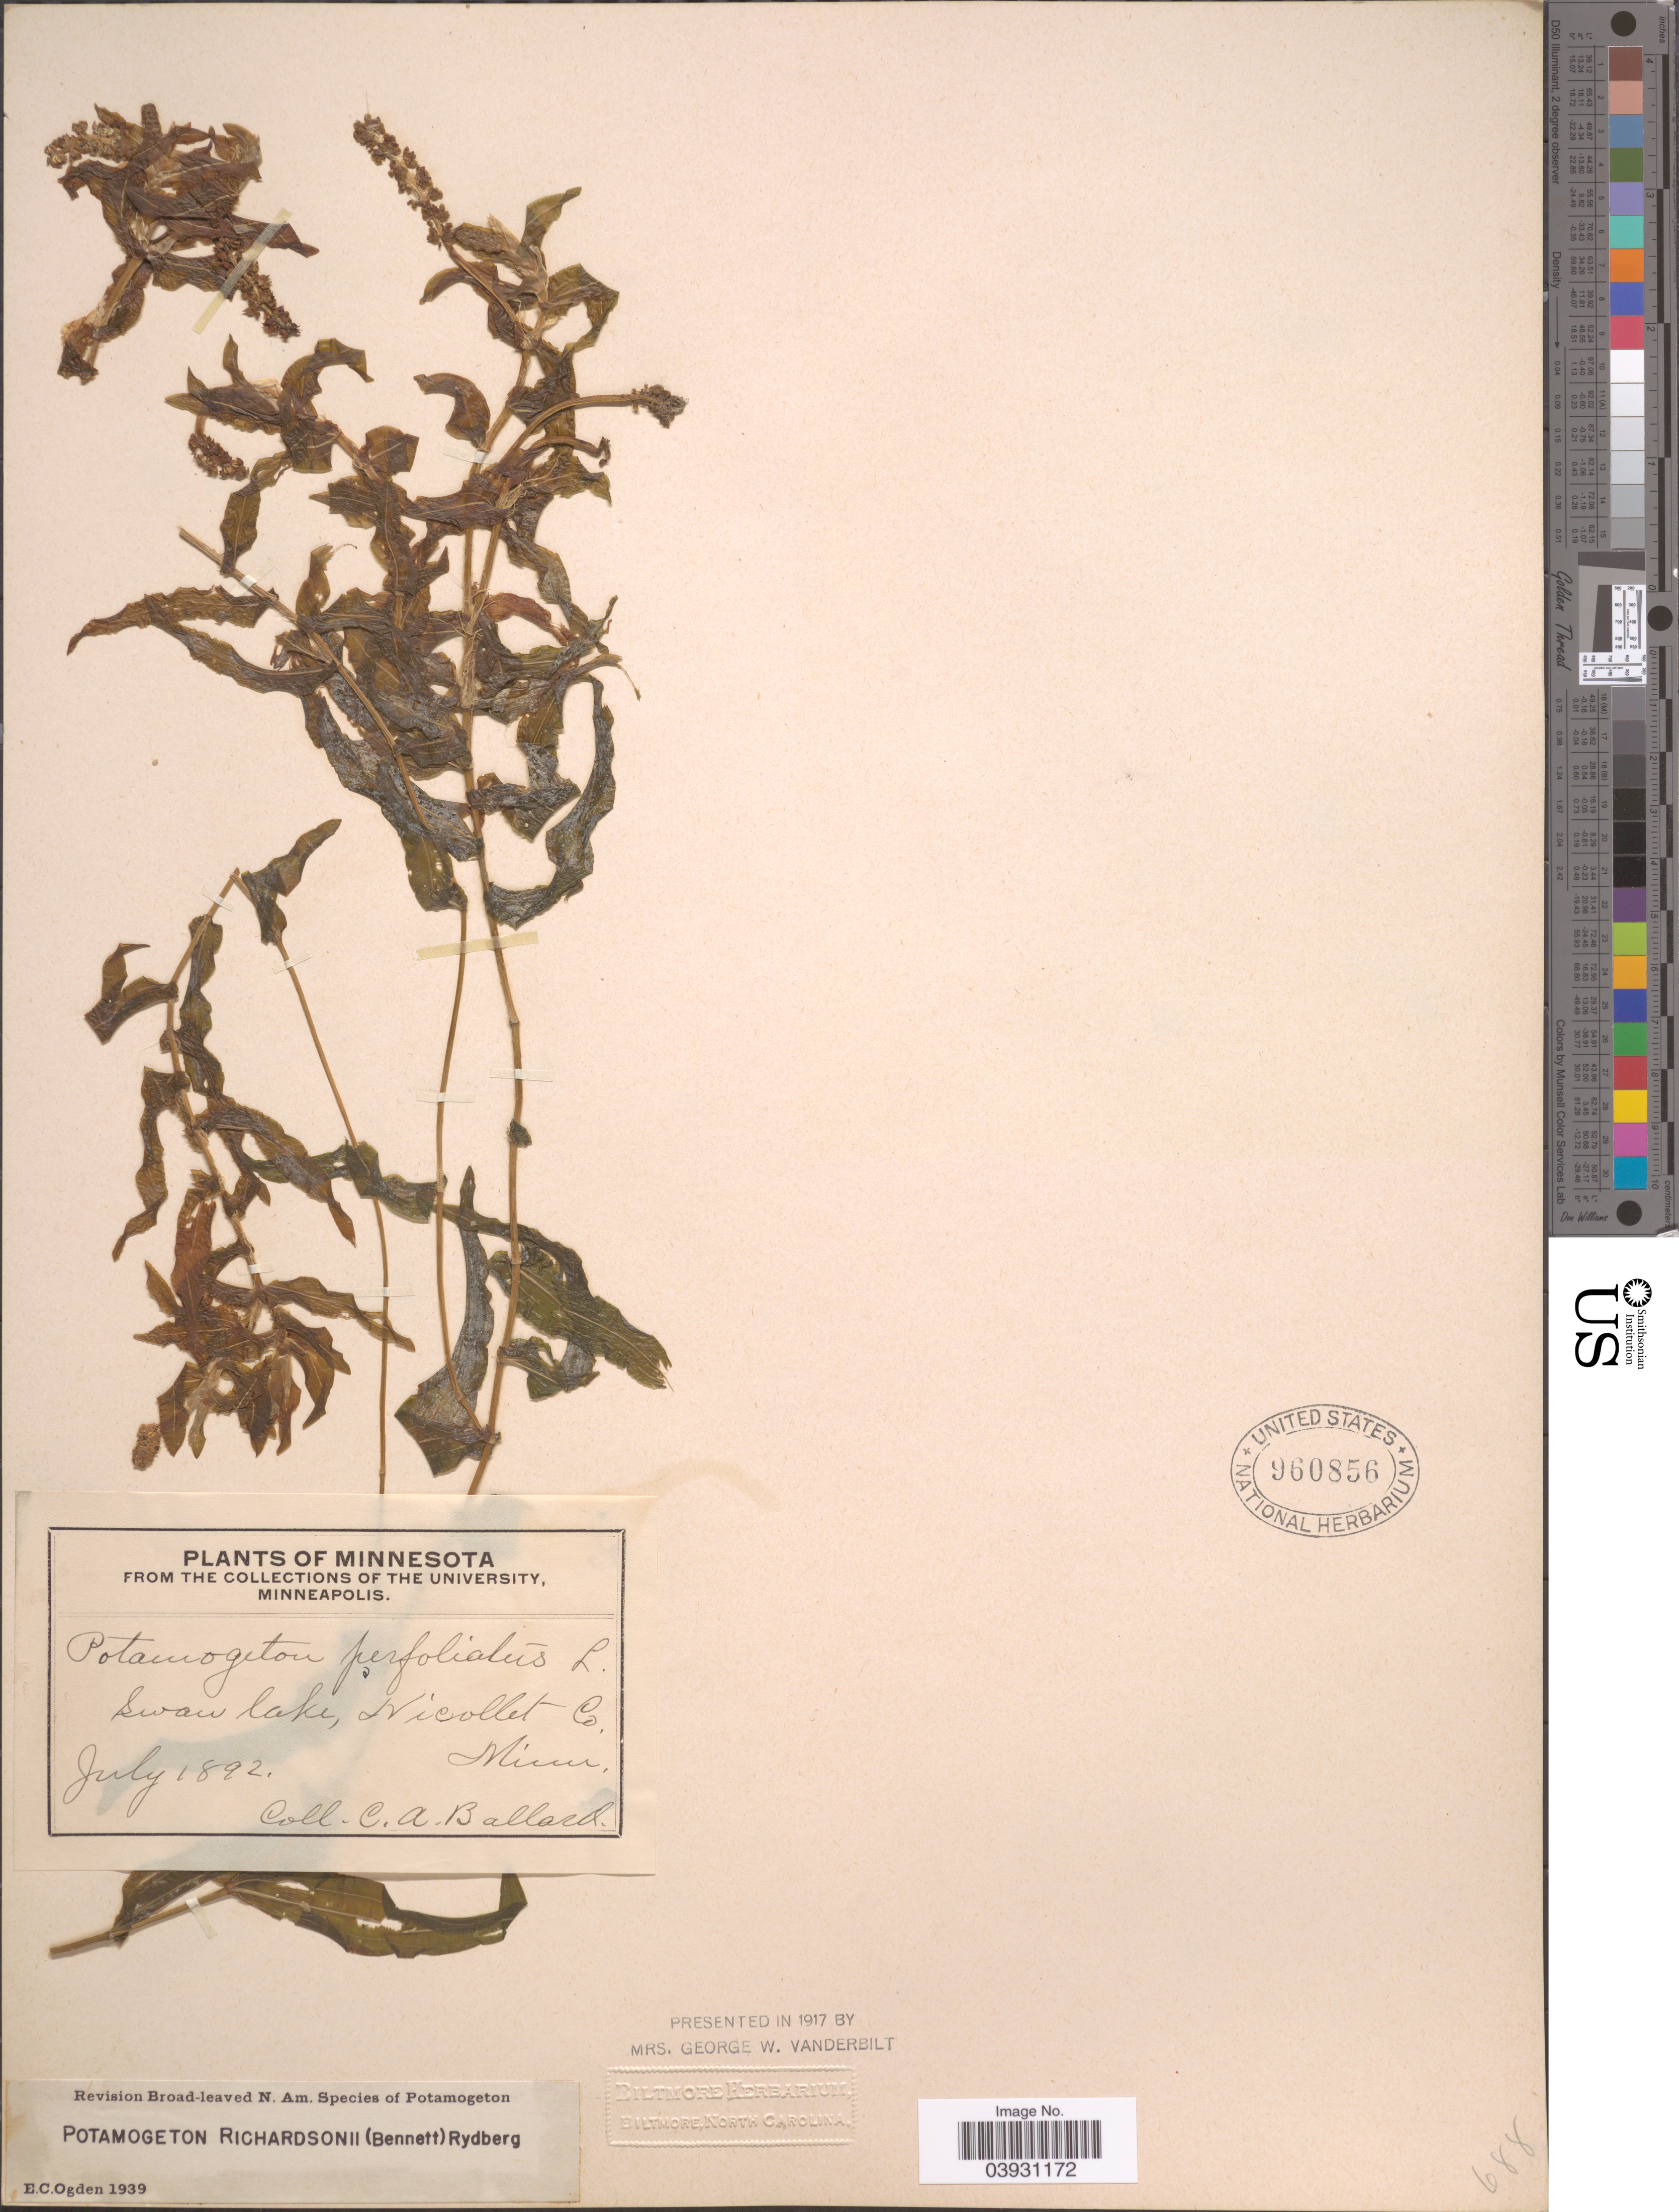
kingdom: Plantae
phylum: Tracheophyta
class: Liliopsida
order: Alismatales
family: Potamogetonaceae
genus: Potamogeton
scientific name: Potamogeton richardsonii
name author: (A.W. Benn.) Rydb.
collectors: C. A. Ballard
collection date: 1892-07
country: United States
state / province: Minnesota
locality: Swan Lake, Nicollet Co.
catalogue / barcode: US 960856